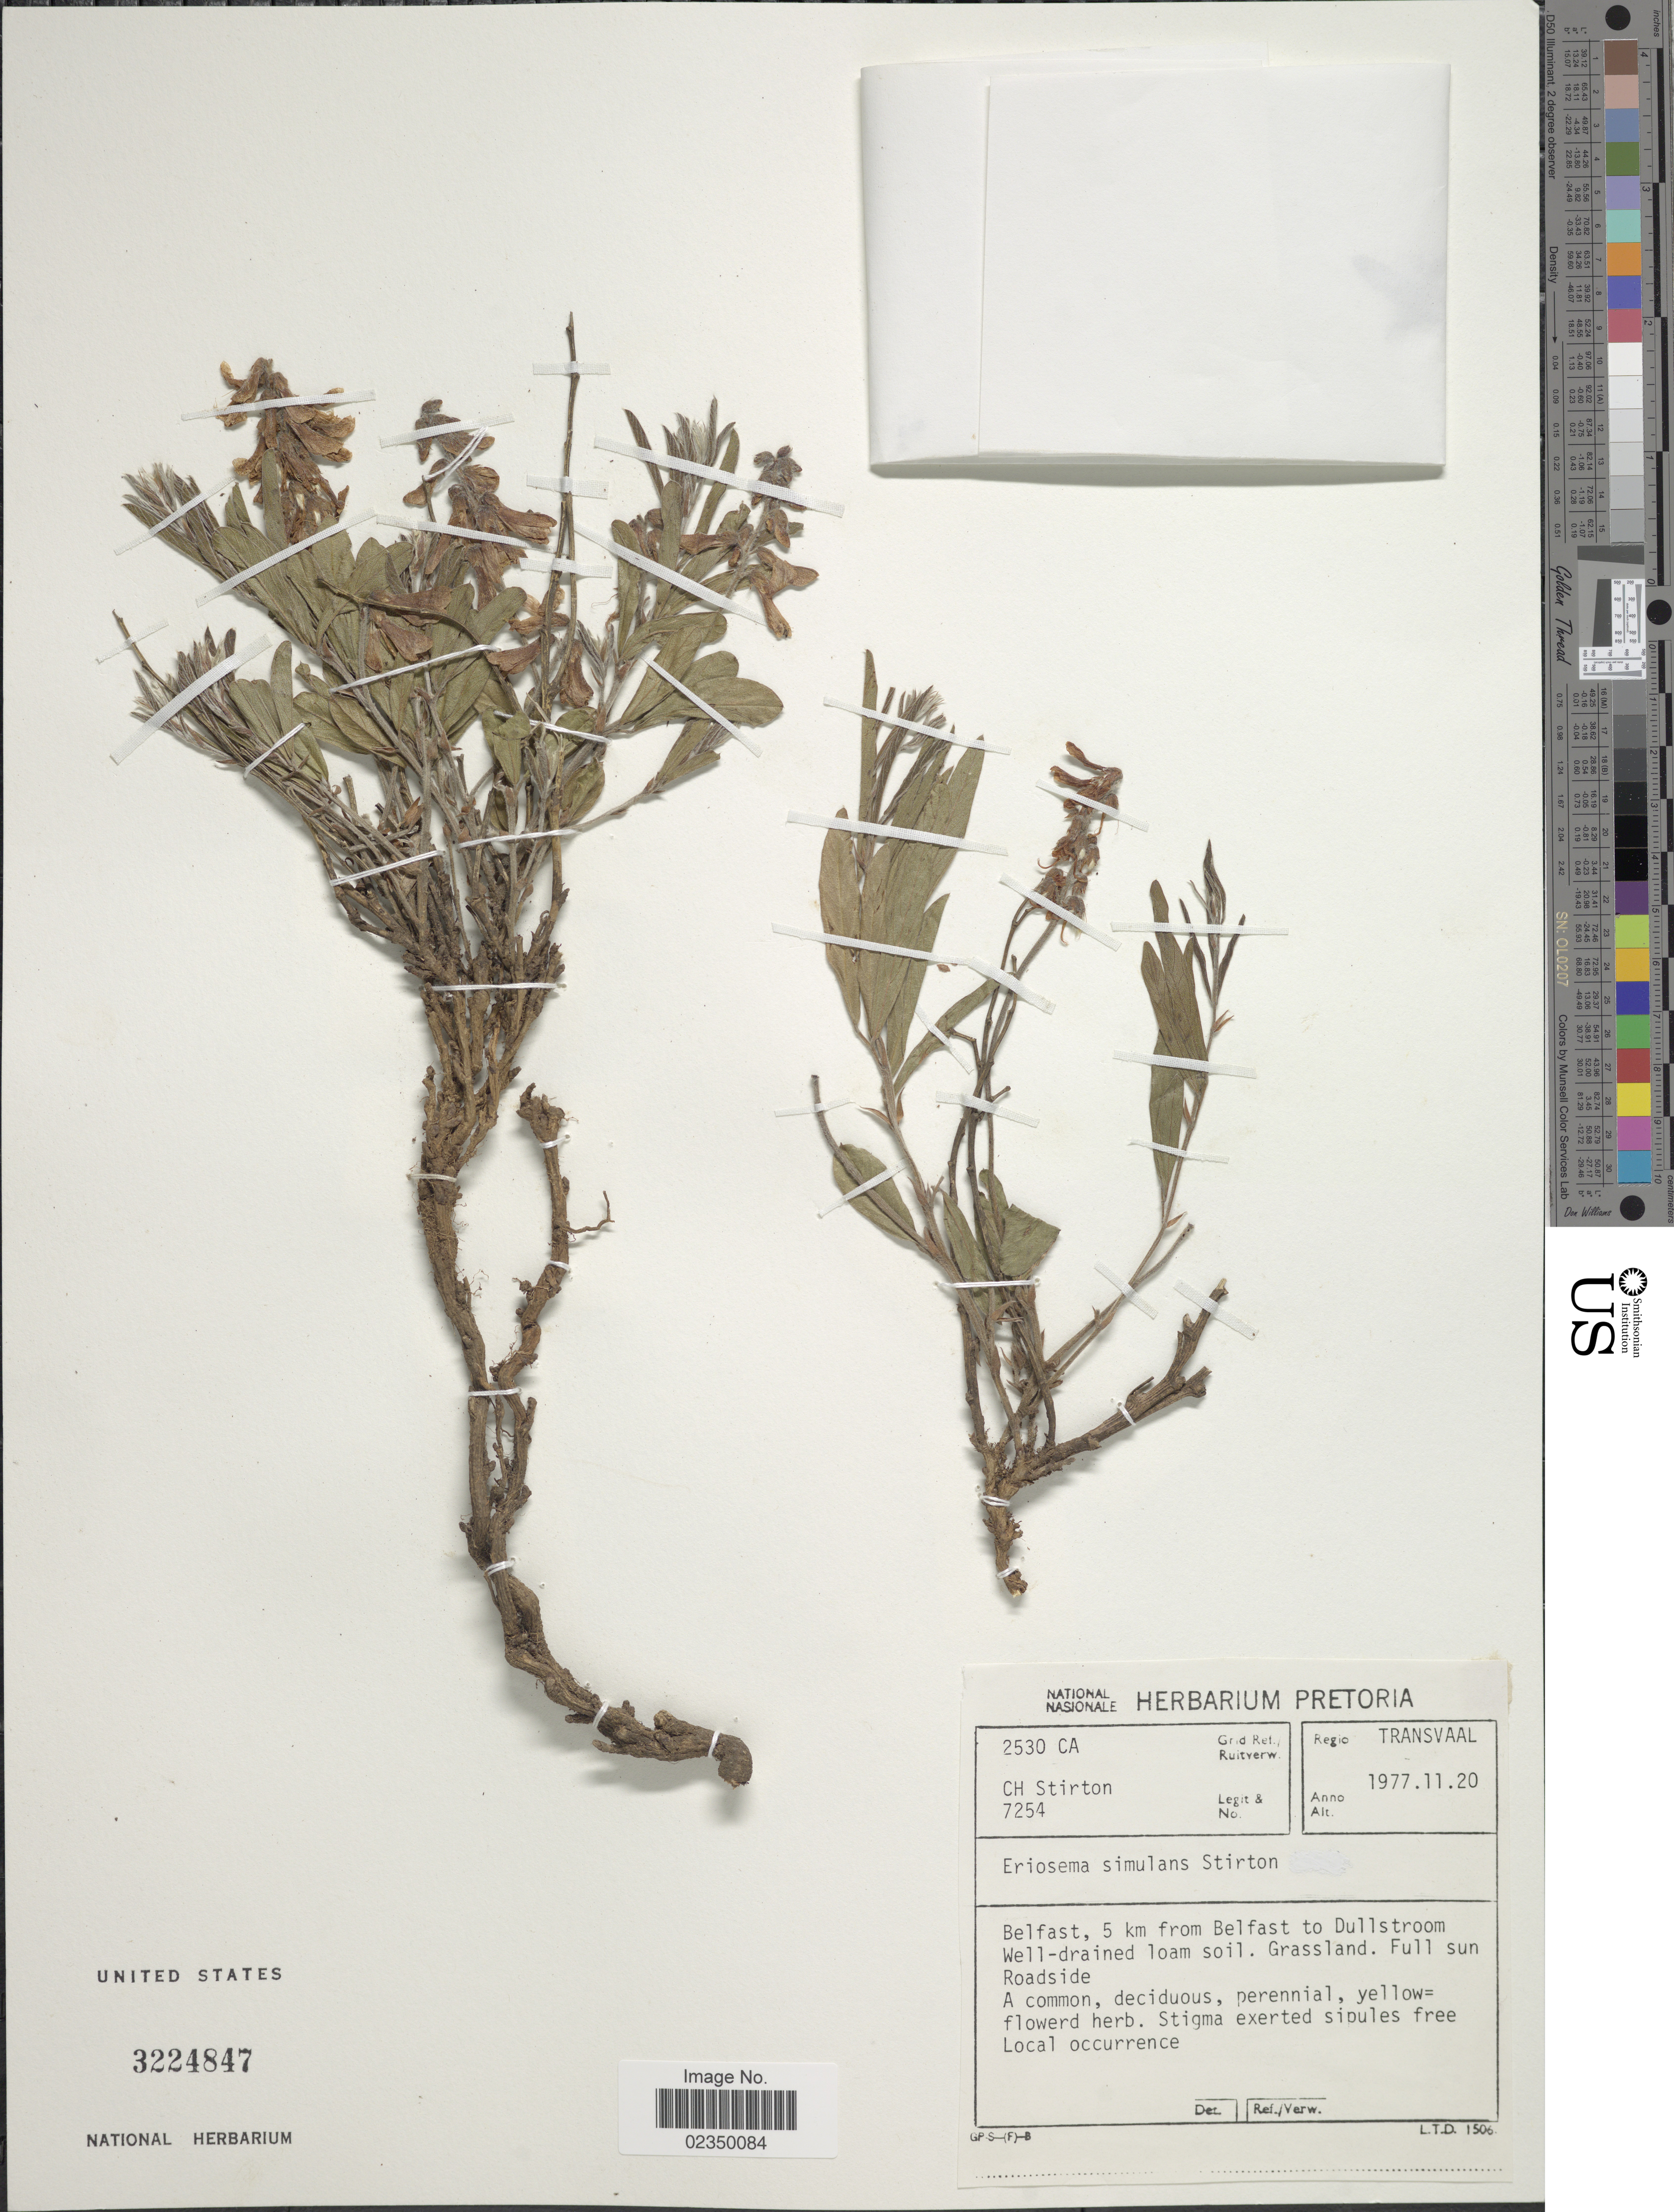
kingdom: Plantae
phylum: Tracheophyta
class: Magnoliopsida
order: Fabales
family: Fabaceae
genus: Eriosema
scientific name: Eriosema simulans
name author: C.H. Stirt.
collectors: C. H. Stirton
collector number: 7254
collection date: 1977-11-20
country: South Africa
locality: Regio Transvaal. belfast, 5 km from Belfast to dullstroom.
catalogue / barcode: US 3224847